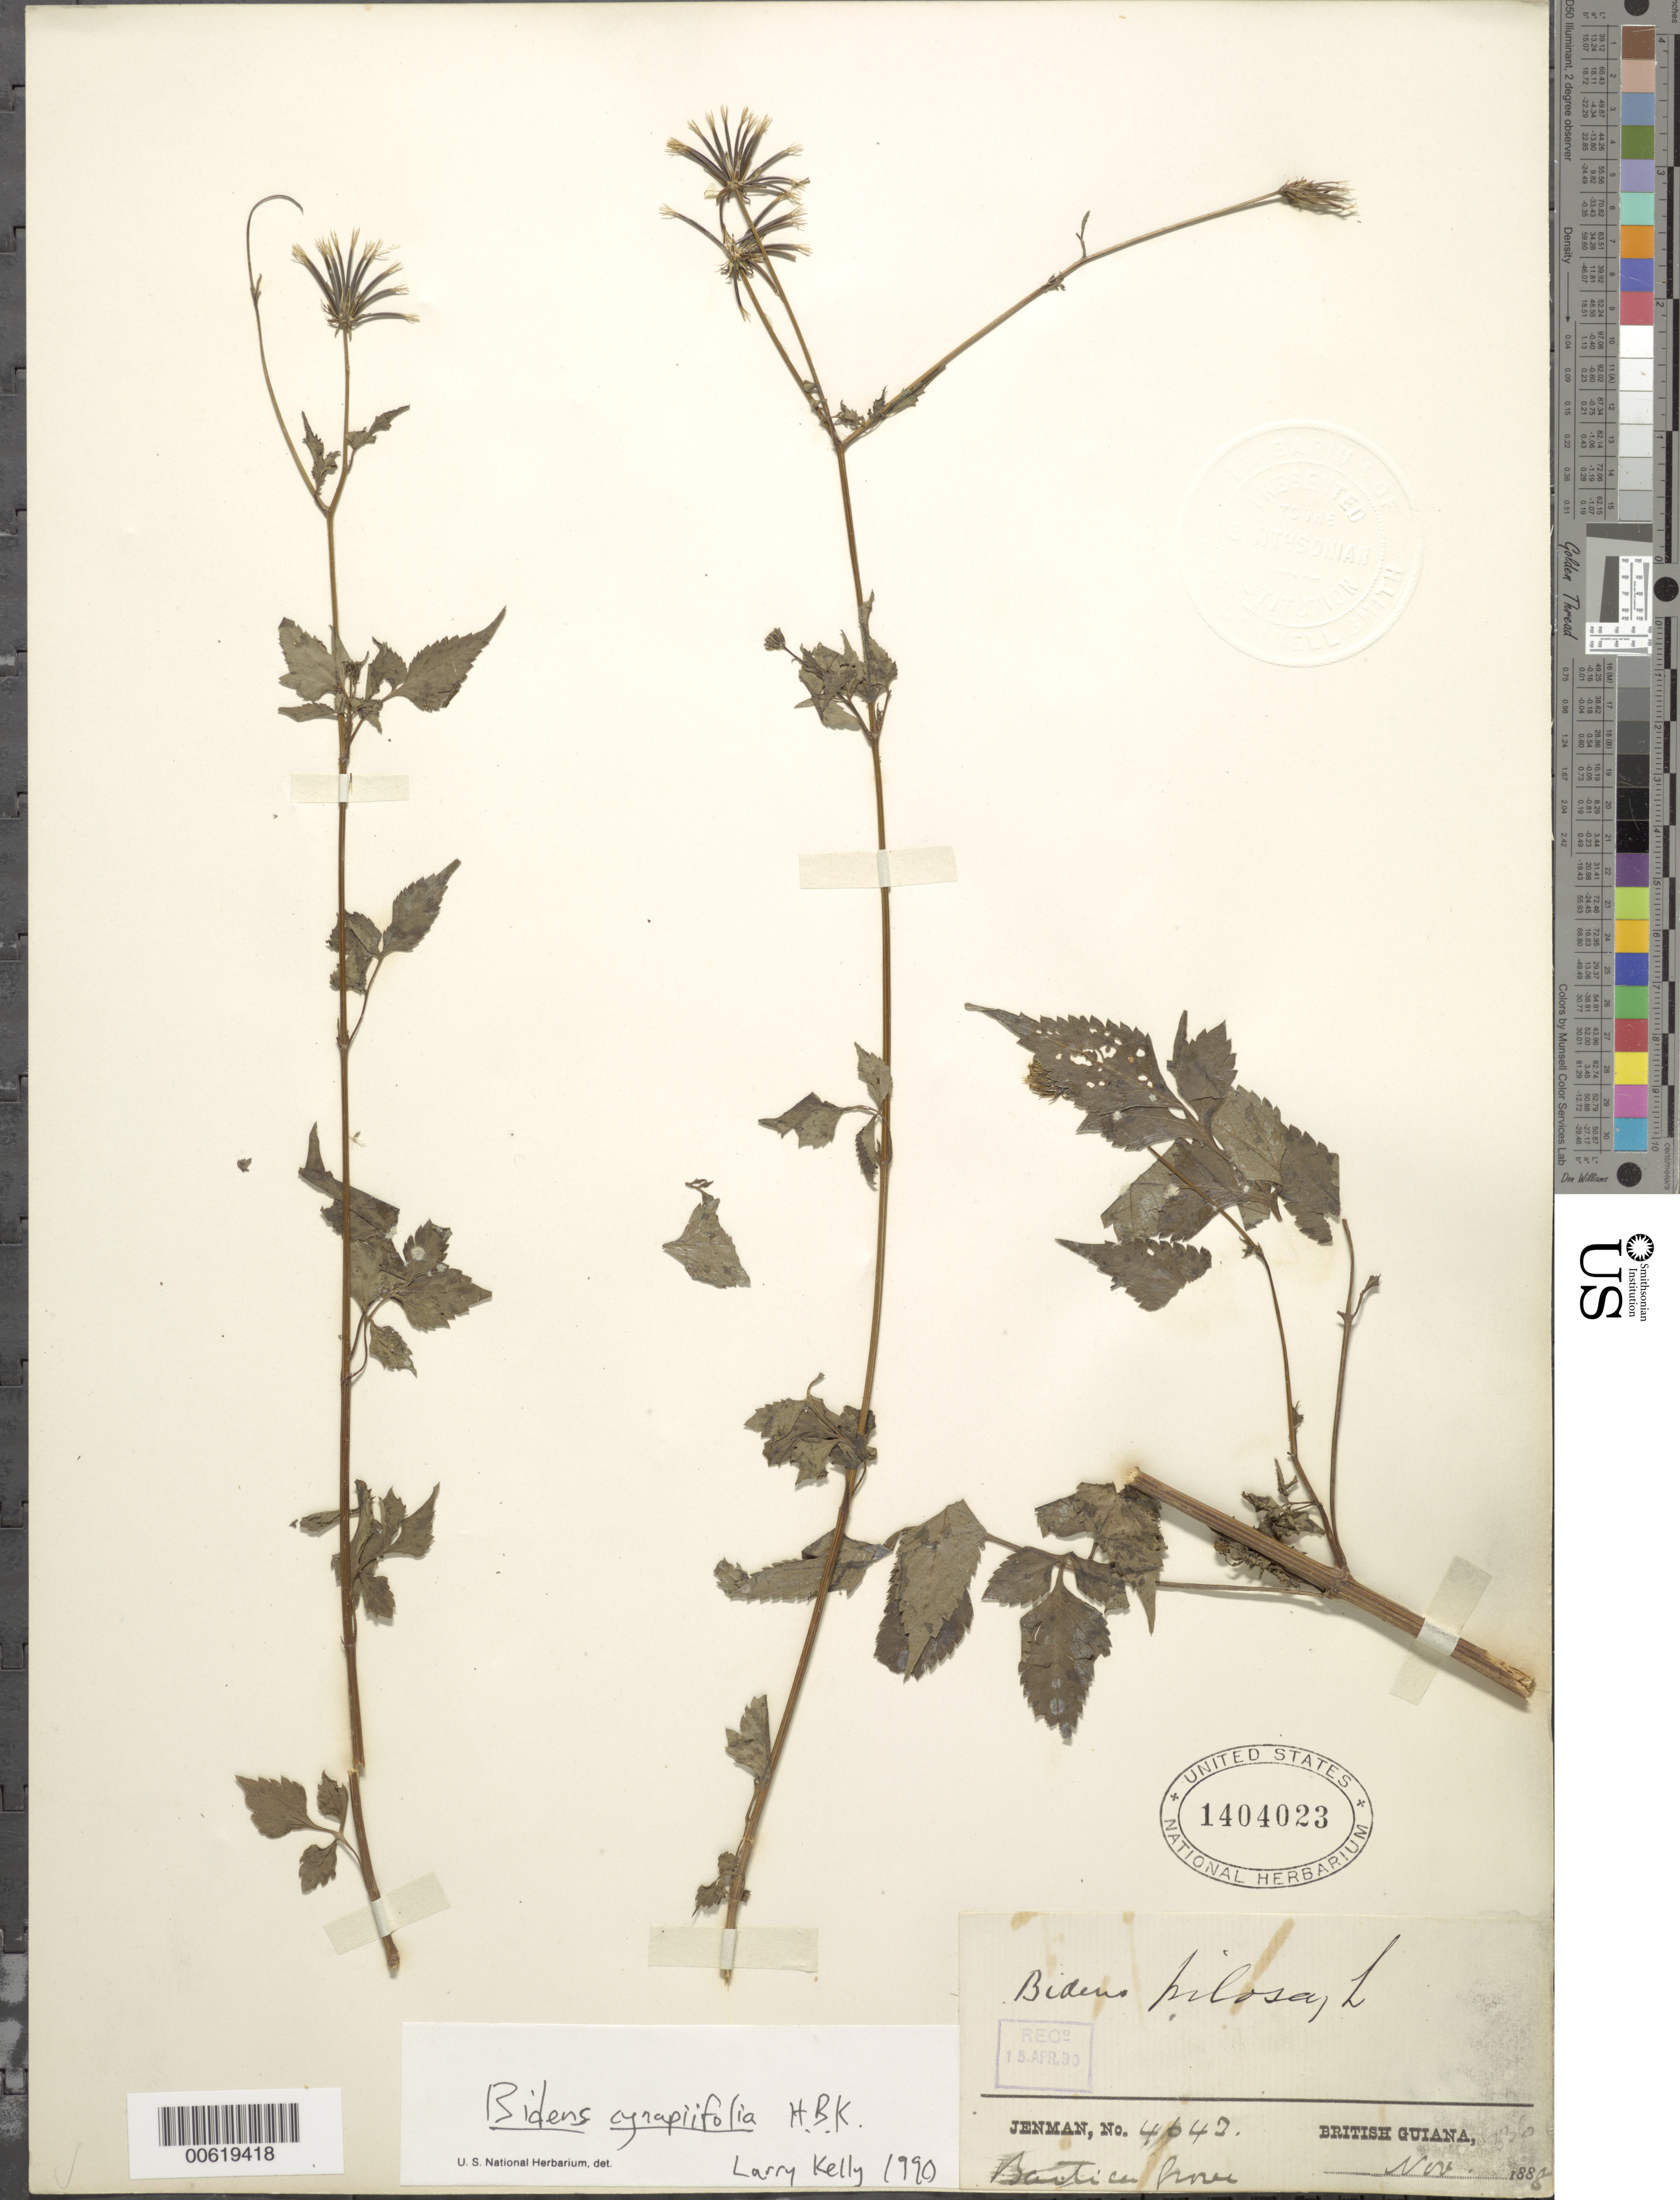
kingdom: Plantae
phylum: Tracheophyta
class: Magnoliopsida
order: Asterales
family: Asteraceae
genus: Bidens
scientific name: Bidens cynapiifolia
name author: Kunth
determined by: Kelly, L. M., (US), NMNH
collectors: G. S. Jenman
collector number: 4643 ?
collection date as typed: November 1888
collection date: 1888-11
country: Guyana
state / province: Cuyuni-Mazaruni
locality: Bartica, Essequibo R.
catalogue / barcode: US 1404023